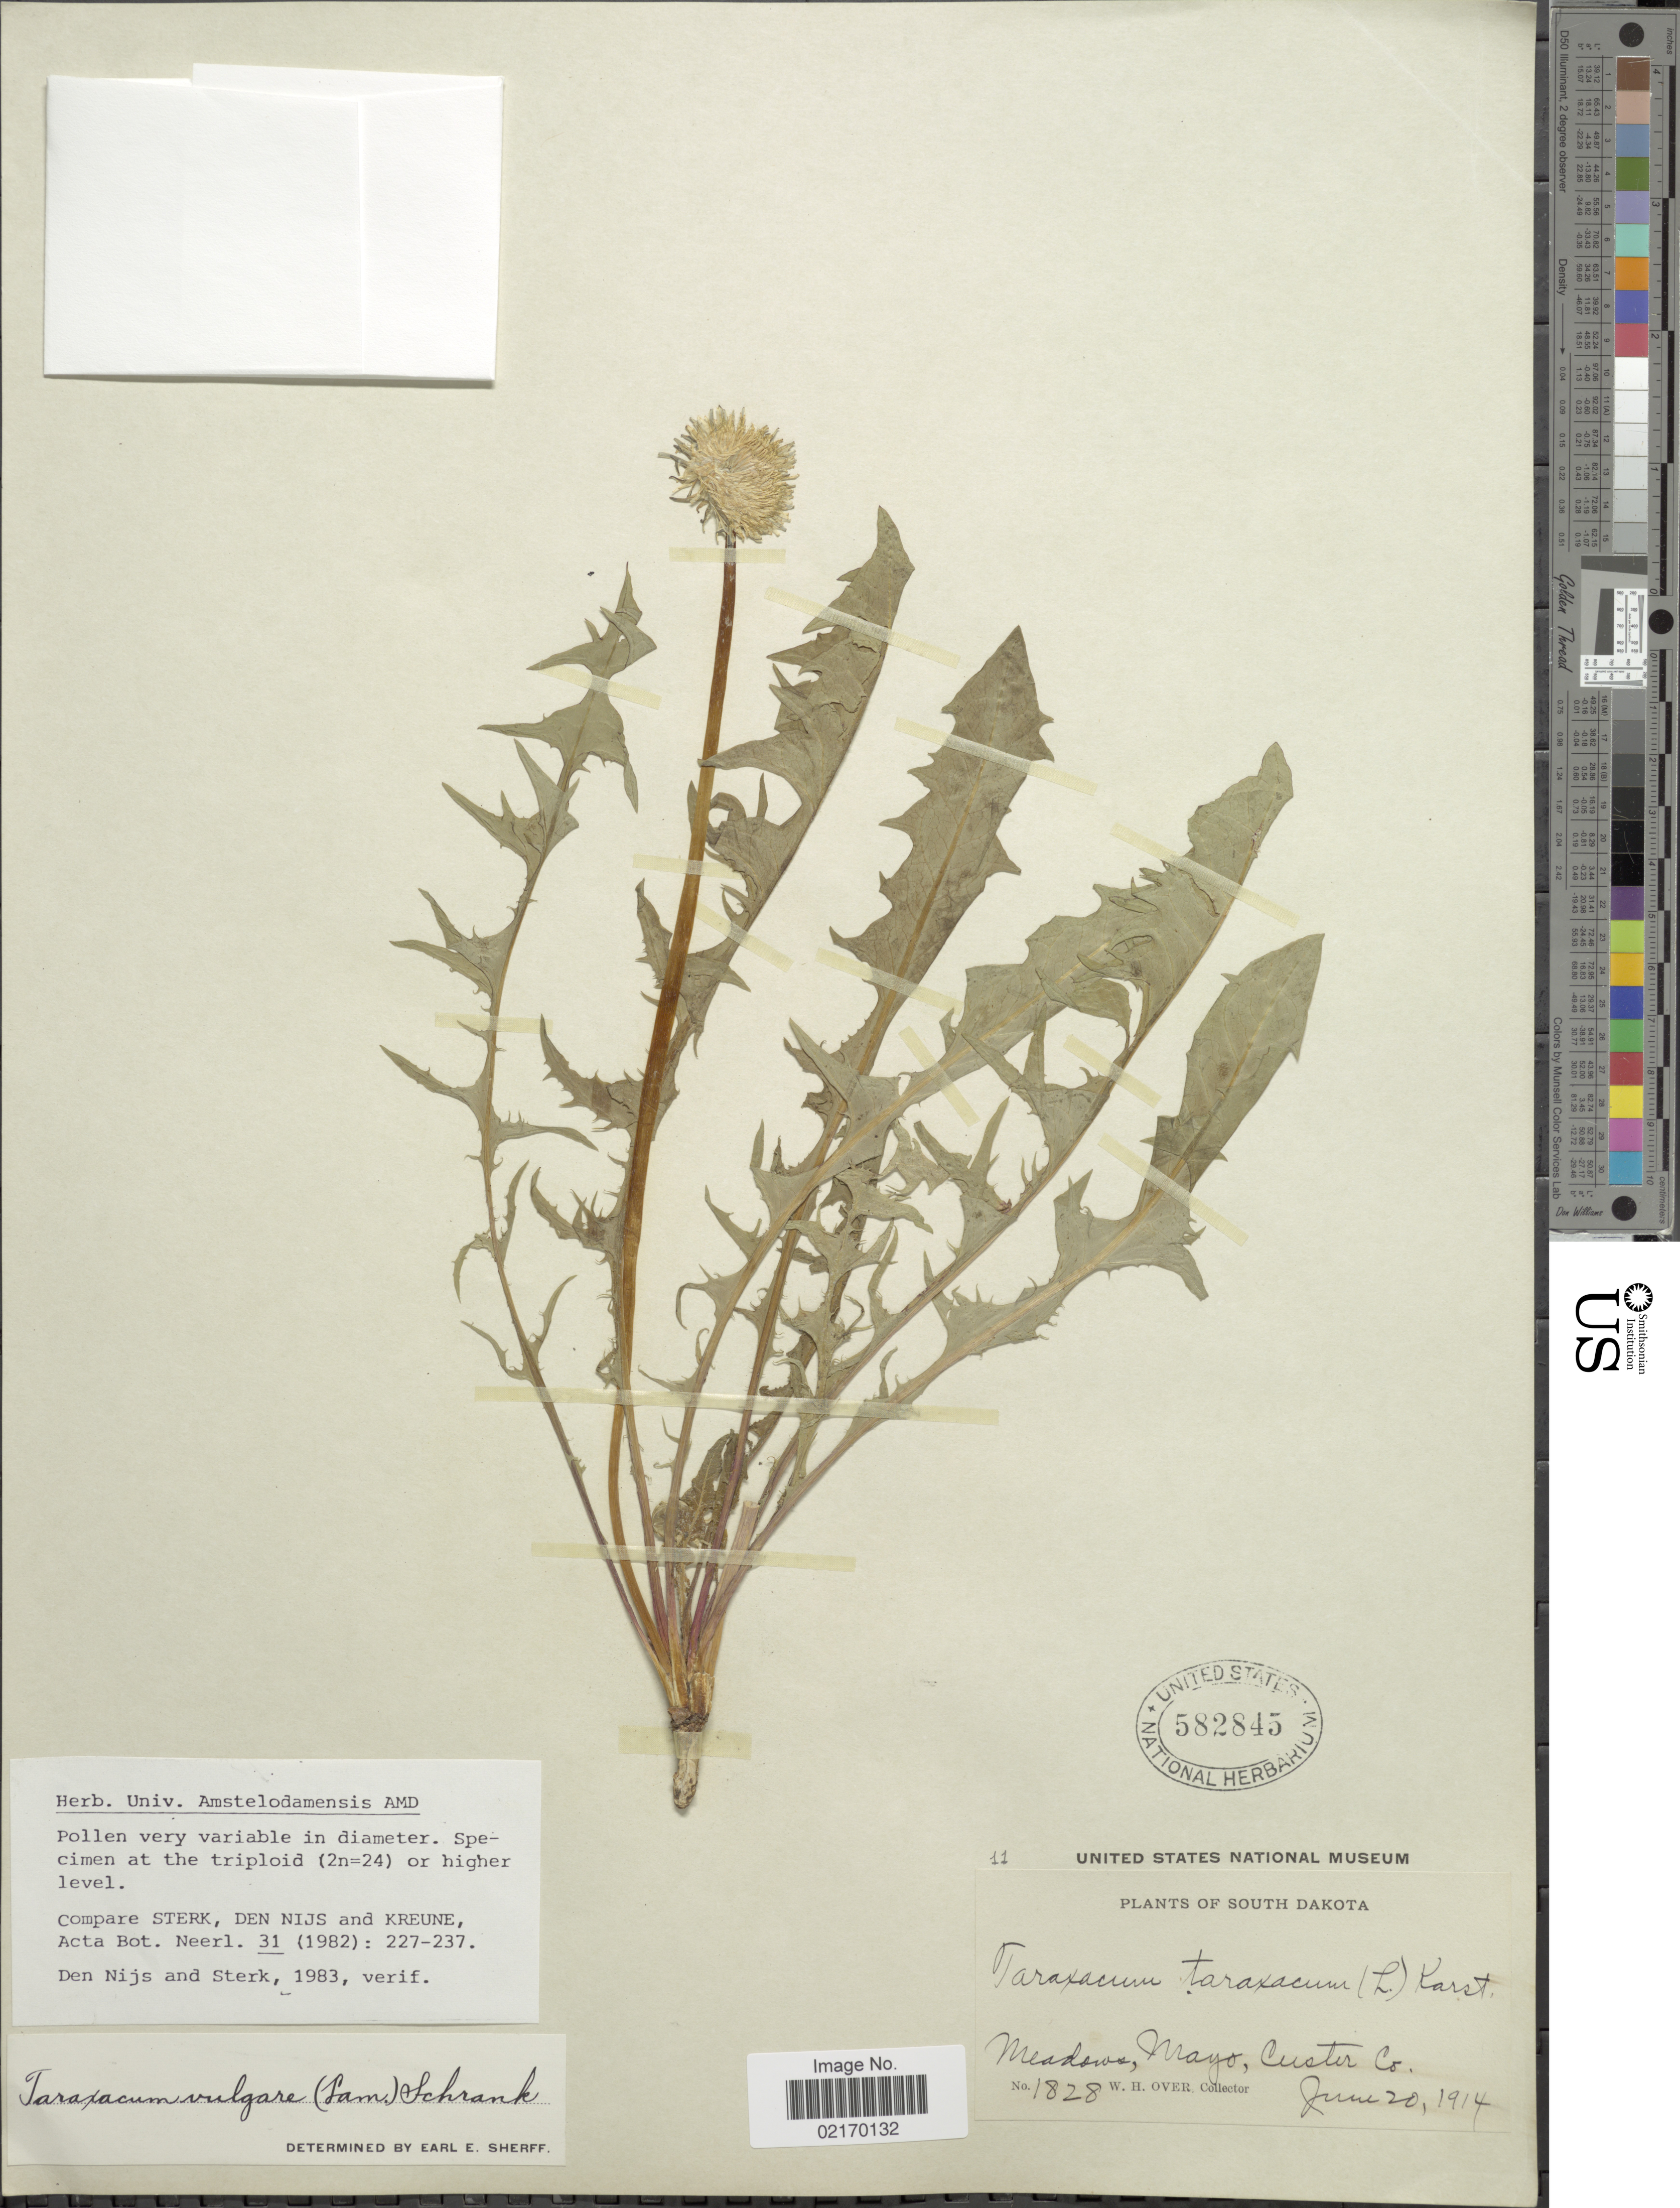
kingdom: Plantae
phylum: Tracheophyta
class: Magnoliopsida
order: Asterales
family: Asteraceae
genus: Taraxacum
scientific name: Taraxacum officinale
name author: G.H. Weber ex F.H. Wigg.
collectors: W. Over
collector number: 1828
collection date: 1914-06-20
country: United States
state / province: South Dakota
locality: Meadows, Mayo, Custer Co.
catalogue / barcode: US 582845